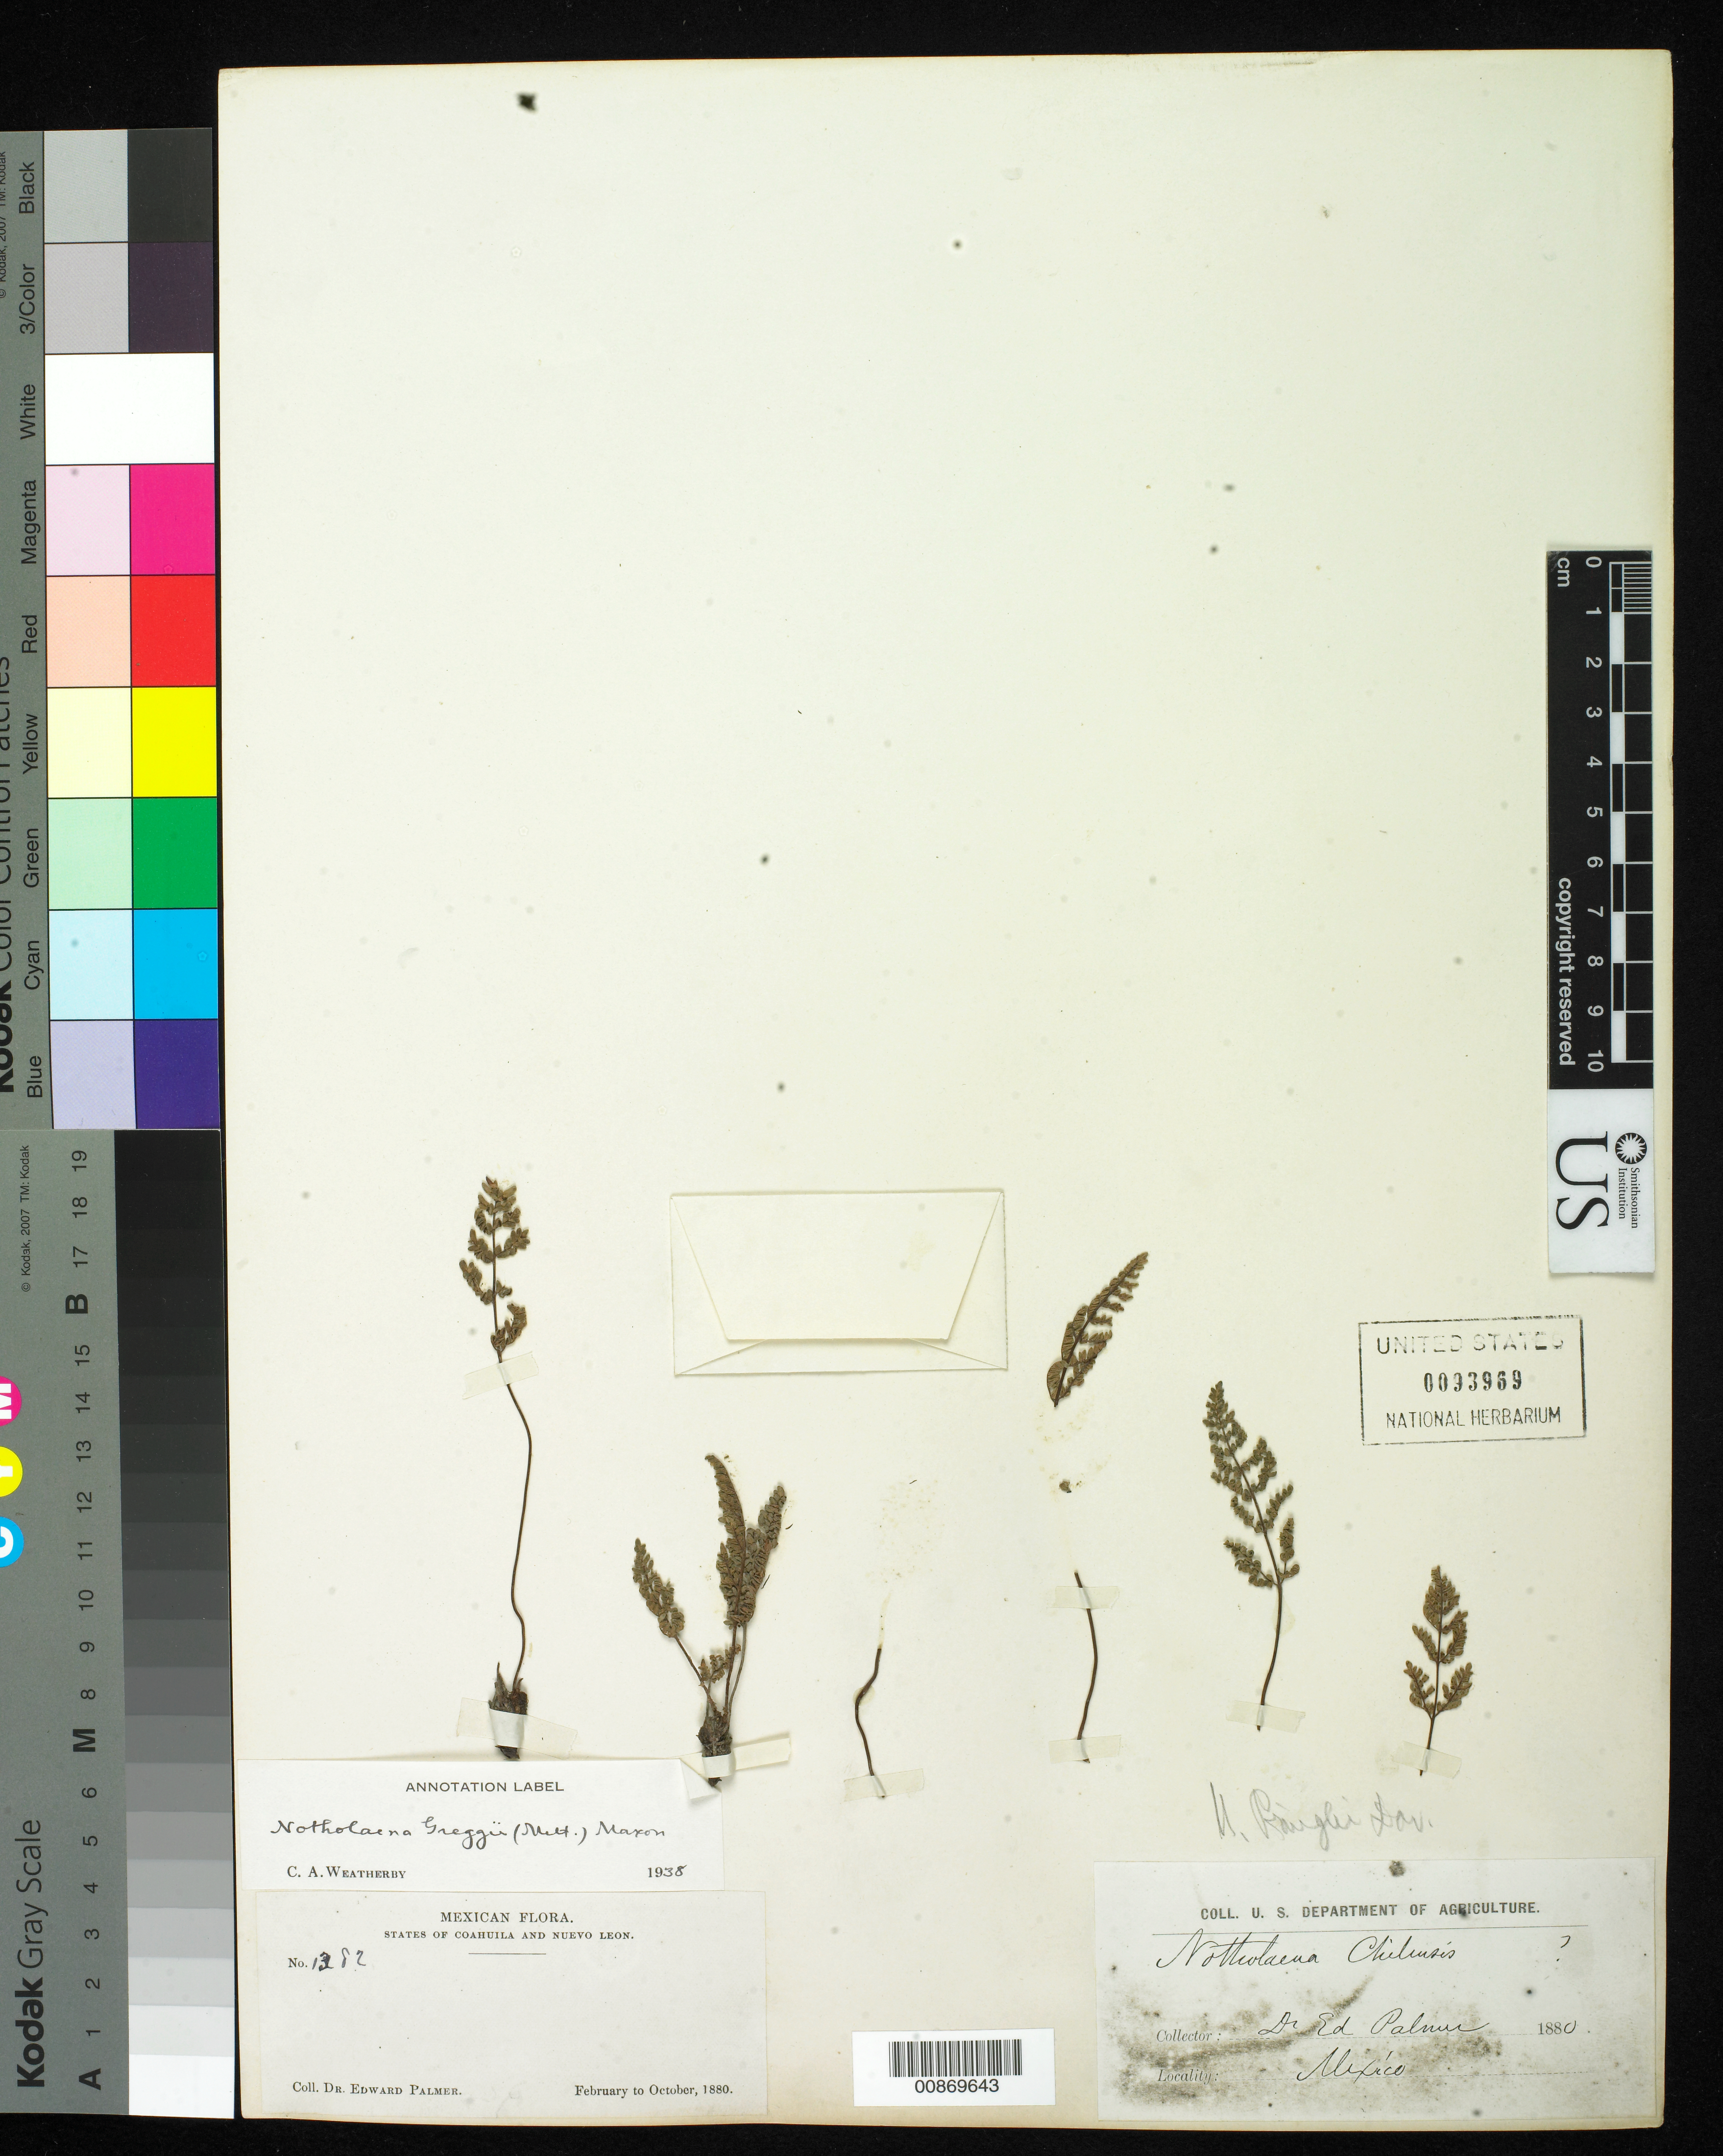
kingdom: Plantae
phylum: Tracheophyta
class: Polypodiopsida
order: Polypodiales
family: Pteridaceae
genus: Notholaena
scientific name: Notholaena greggii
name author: (Mett.) Maxon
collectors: E. Palmer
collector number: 1382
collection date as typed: Feb 1880 to -- Oct 1880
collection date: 1880-02/1880-10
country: Mexico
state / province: Coahuila / Nuevo León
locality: States of Coahuila and Nuevo León.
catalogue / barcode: US 93969